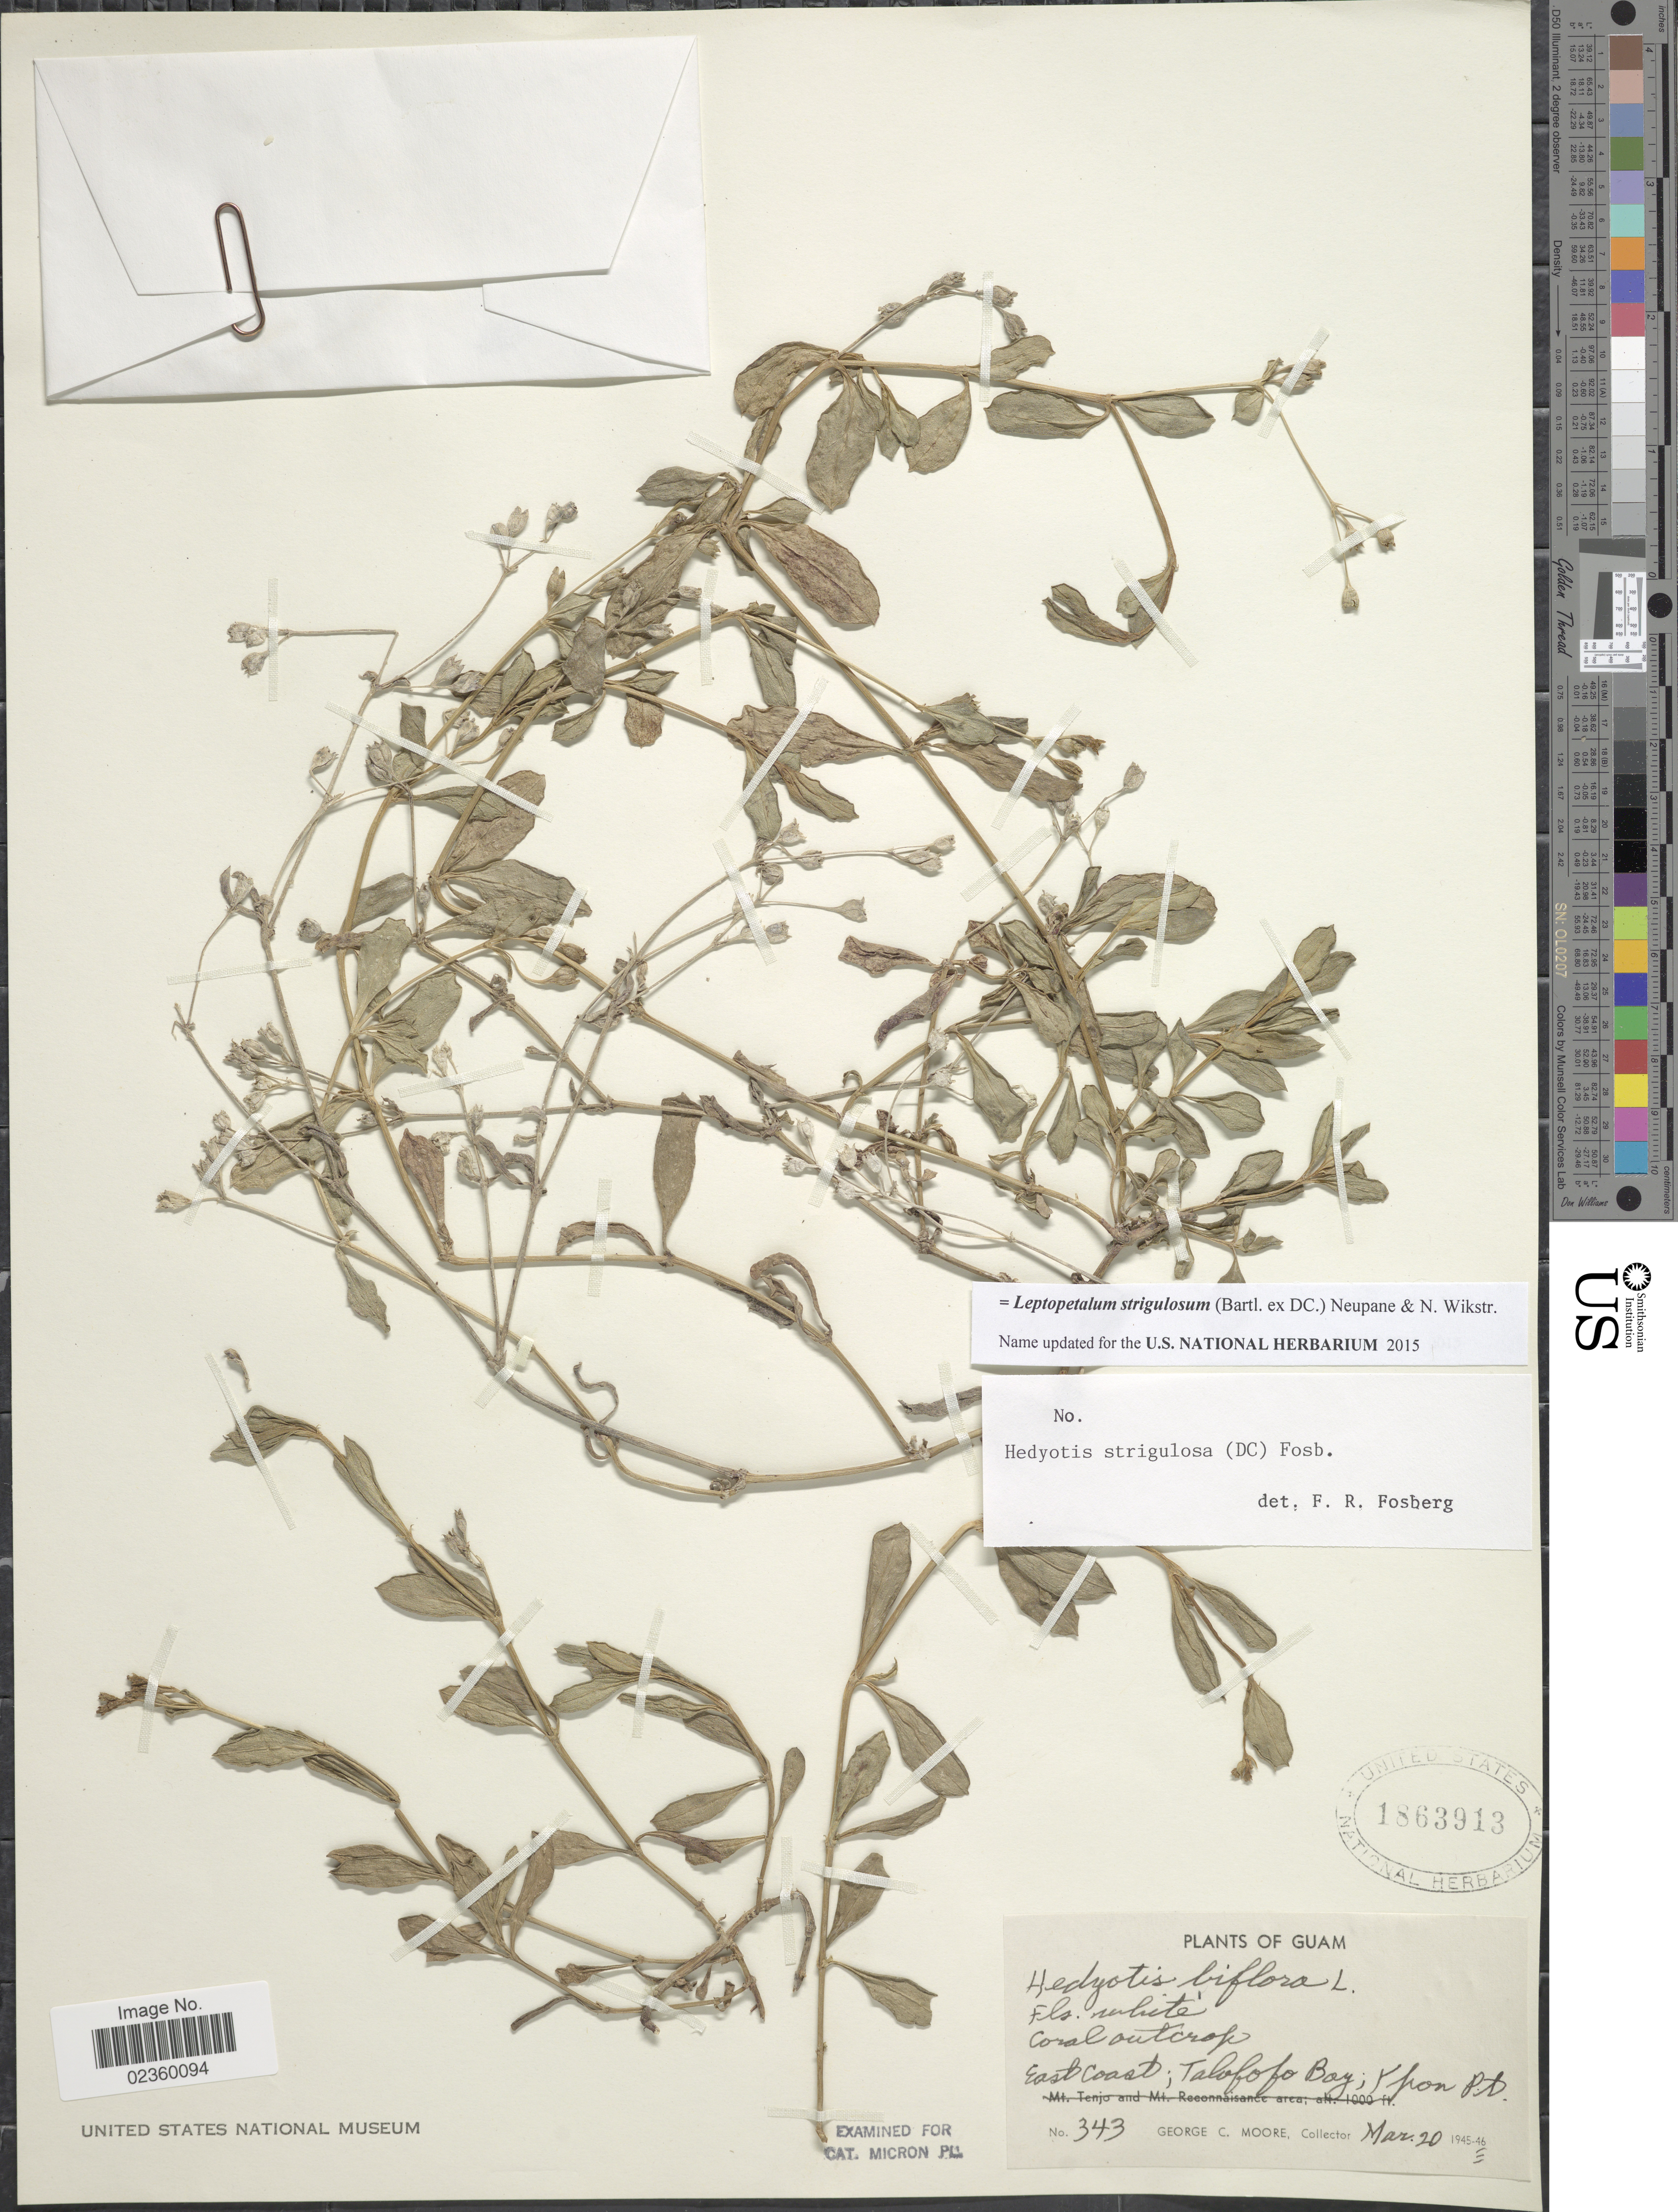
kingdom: Plantae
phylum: Tracheophyta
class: Magnoliopsida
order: Gentianales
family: Rubiaceae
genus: Leptopetalum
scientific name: Leptopetalum strigulosum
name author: (Bartl. ex DC.) Neupane & N. Wikstr.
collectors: G. C. Moore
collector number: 343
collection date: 1946-03-20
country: Guam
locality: East Coast; Talofofo Bay; Ipan Pt.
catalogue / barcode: US 1863913